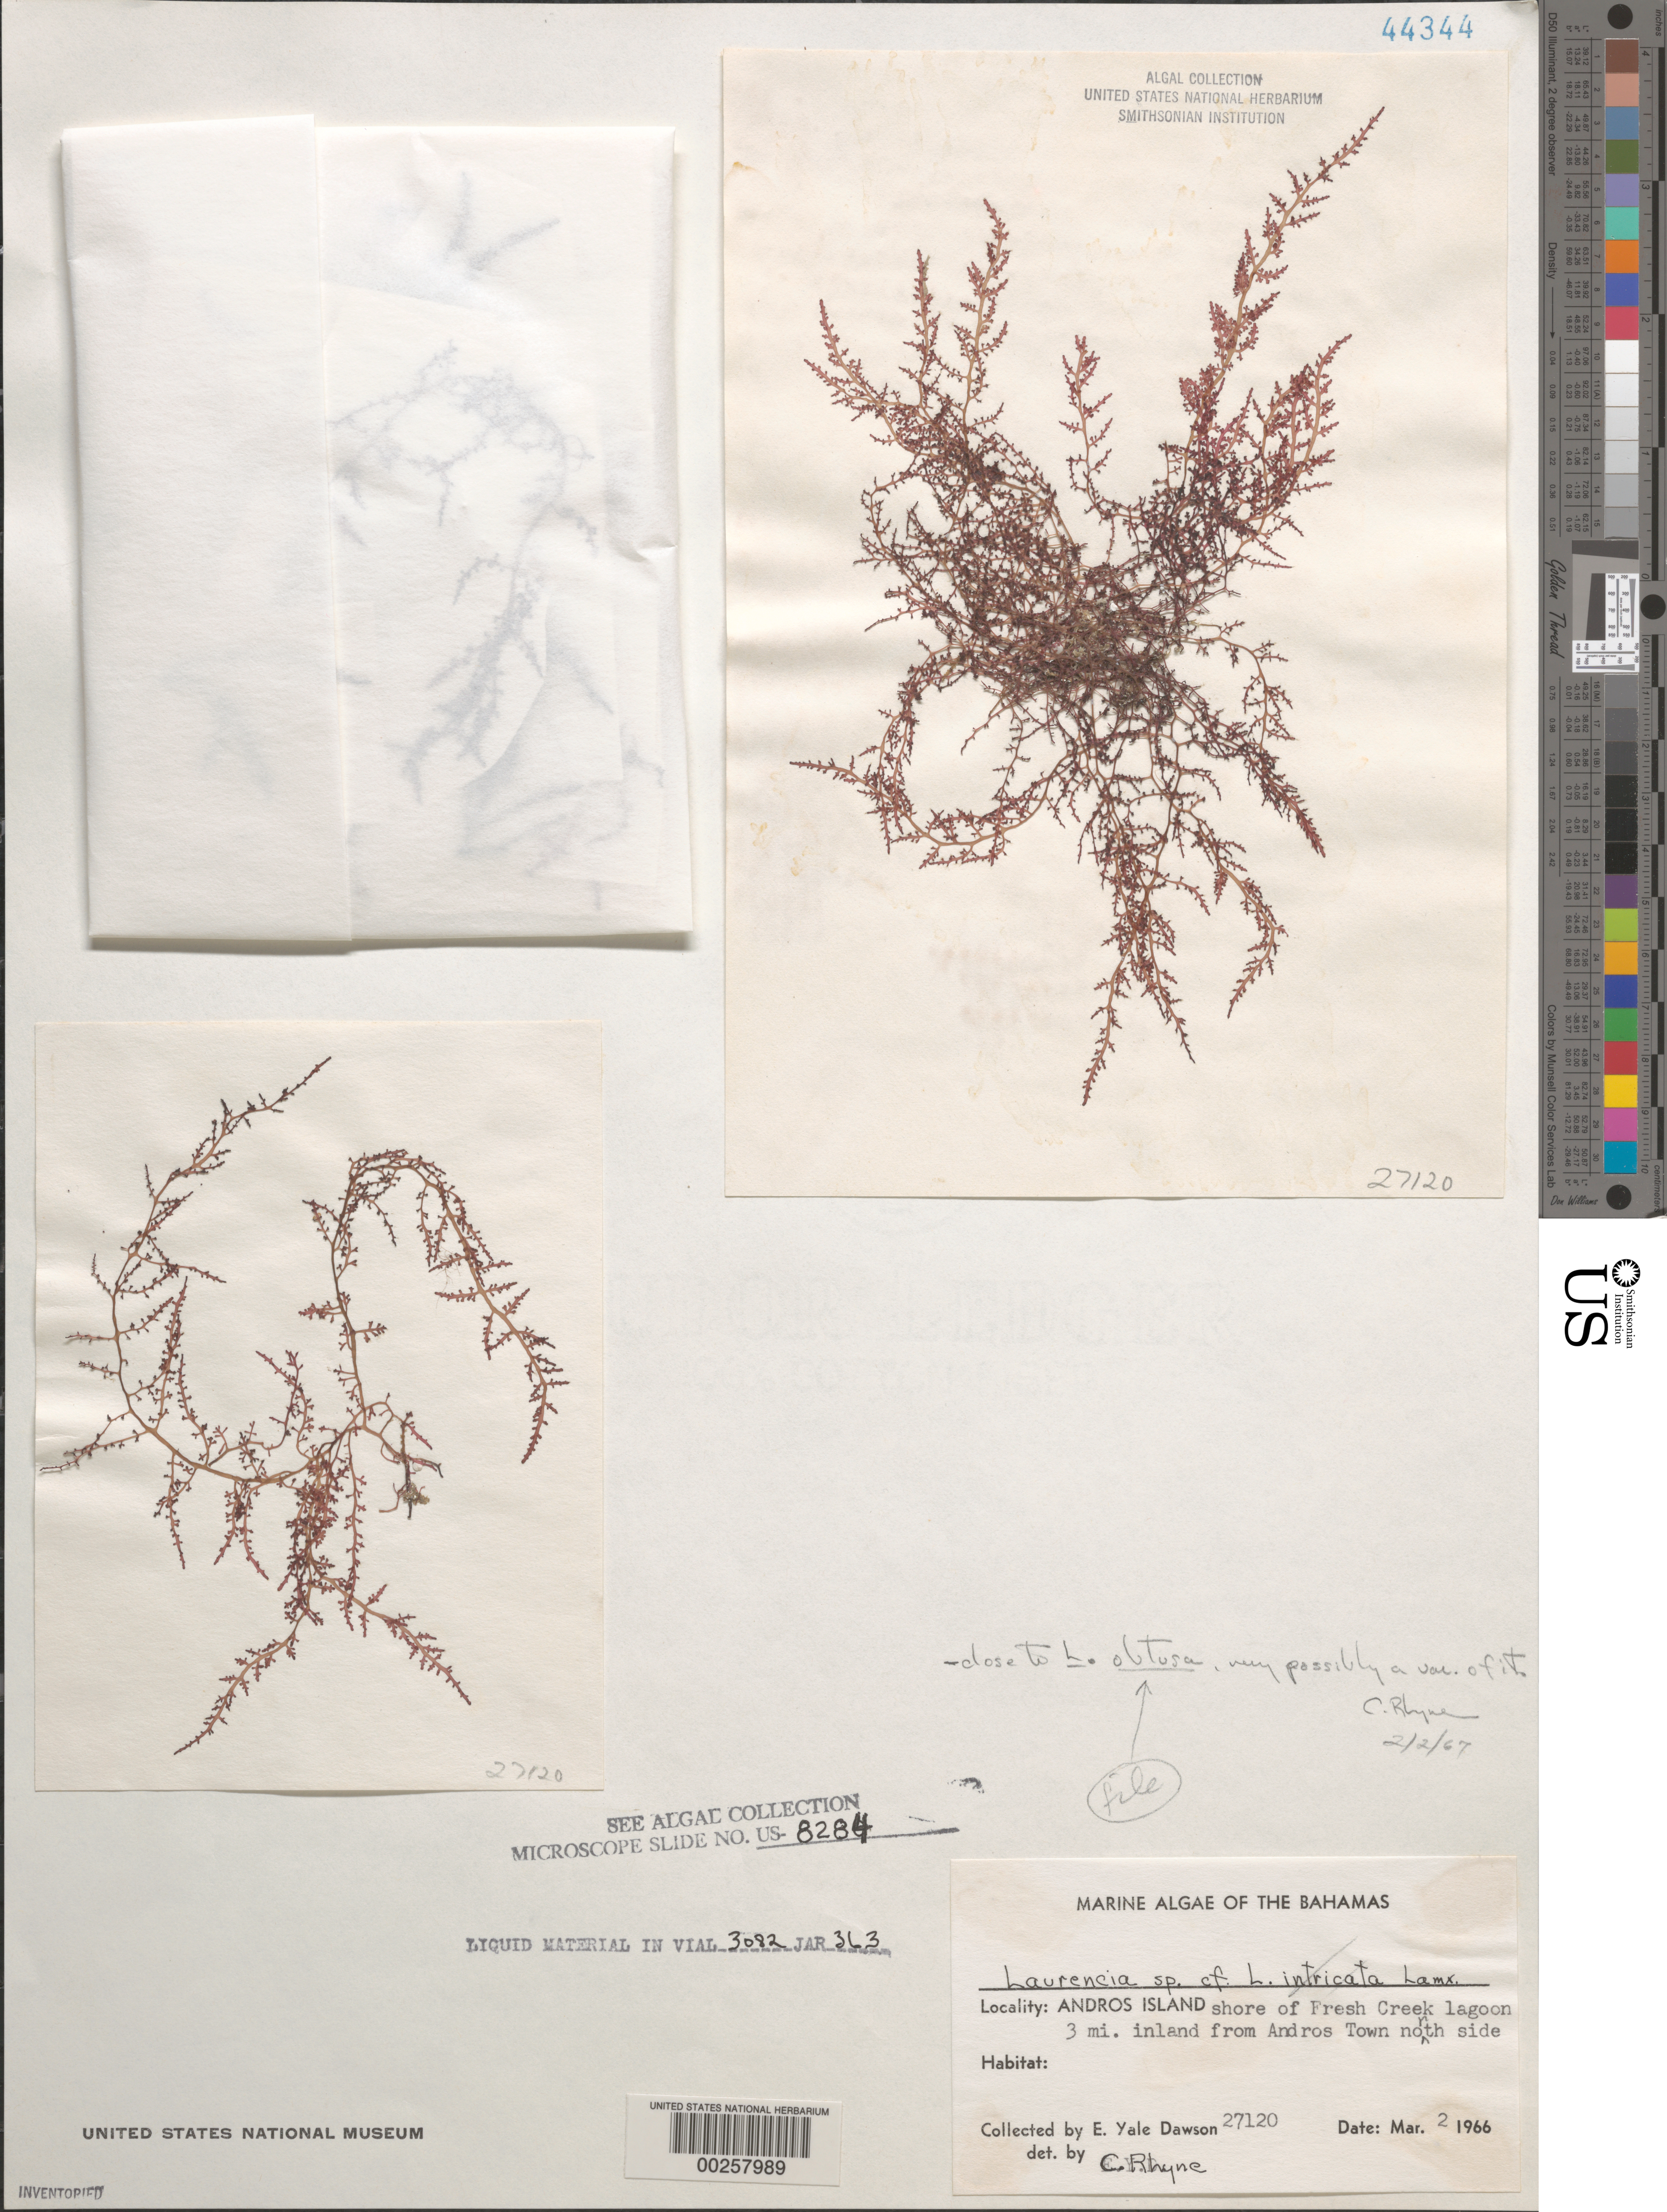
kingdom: Plantae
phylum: Rhodophyta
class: Florideophyceae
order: Ceramiales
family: Rhodomelaceae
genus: Laurencia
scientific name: Laurencia obtusata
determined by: Rhyne, C. F.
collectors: E. Y. Dawson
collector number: EYD 27120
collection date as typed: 02 Mar 1966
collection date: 1966-03-02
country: Bahamas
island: Andros Island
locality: Fresh Creek lagoon 3 miles inland from Andros Town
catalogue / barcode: US 44344